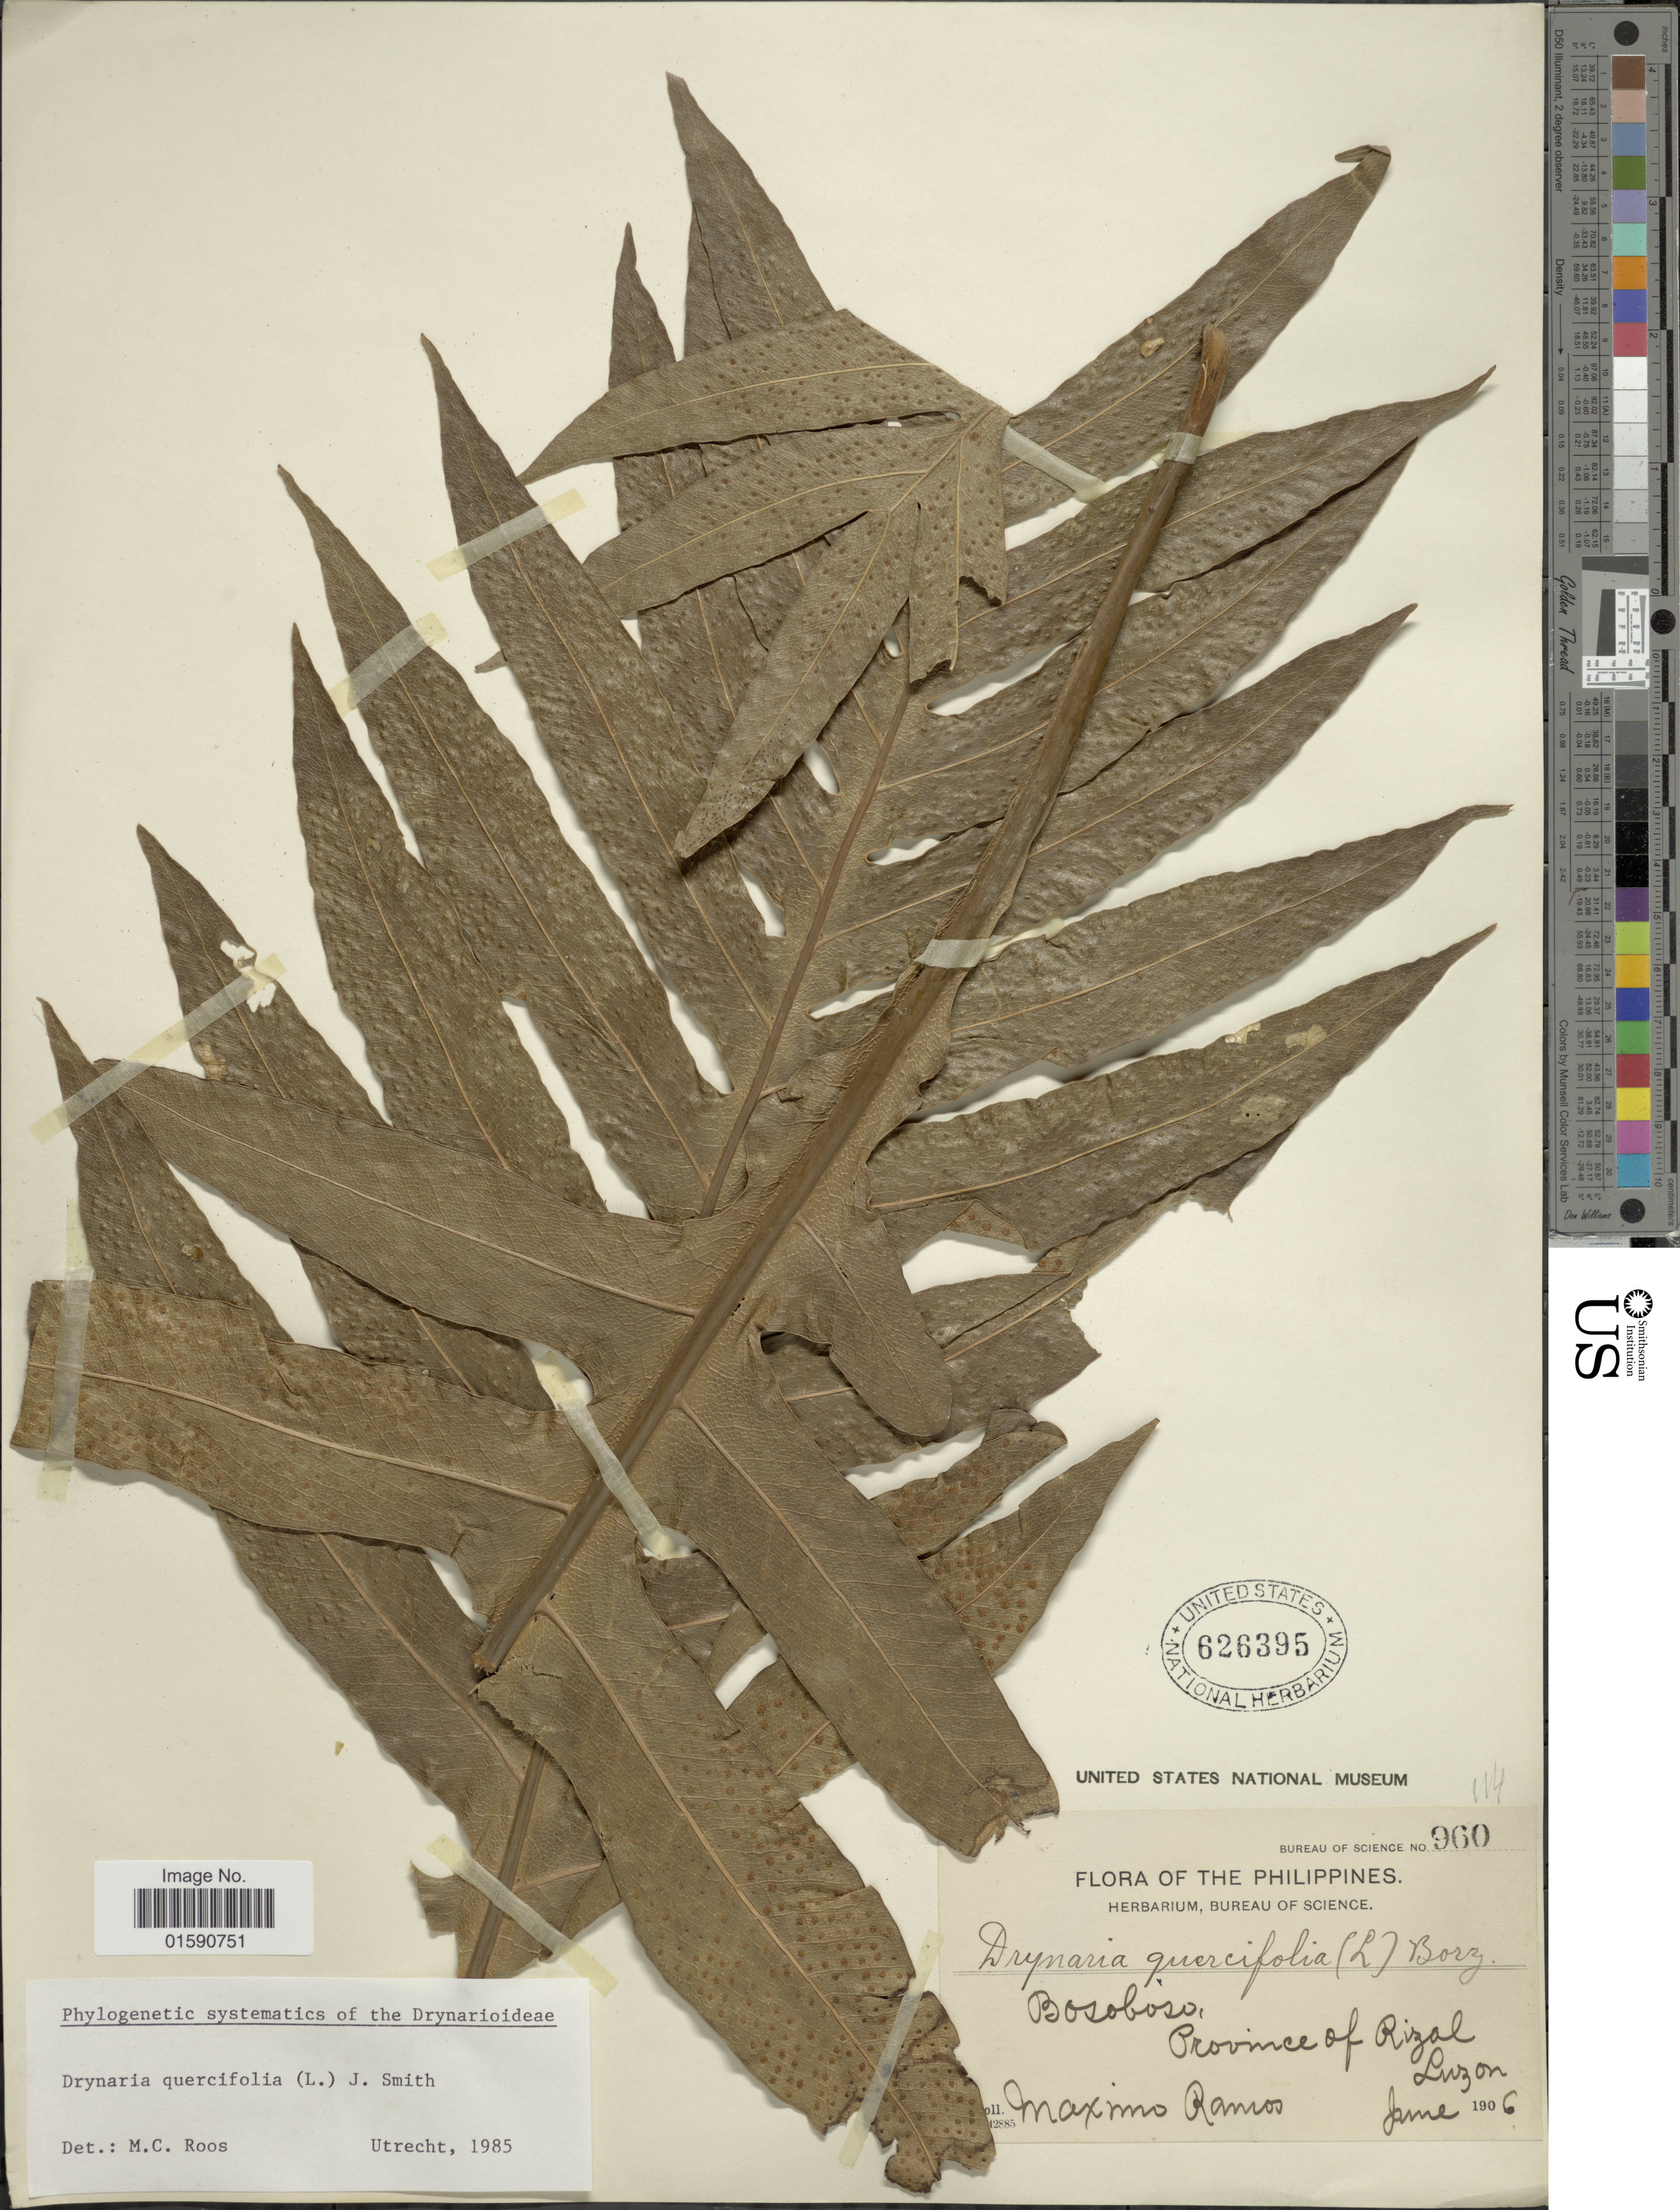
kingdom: Plantae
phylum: Tracheophyta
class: Polypodiopsida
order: Polypodiales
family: Polypodiaceae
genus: Drynaria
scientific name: Drynaria quercifolia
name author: (L.) J. Sm.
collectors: M. Ramos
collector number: Bureau of Science 960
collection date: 1906-06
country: Philippines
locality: Bosoboso, Province of Rizal, Luzon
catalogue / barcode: US 626395